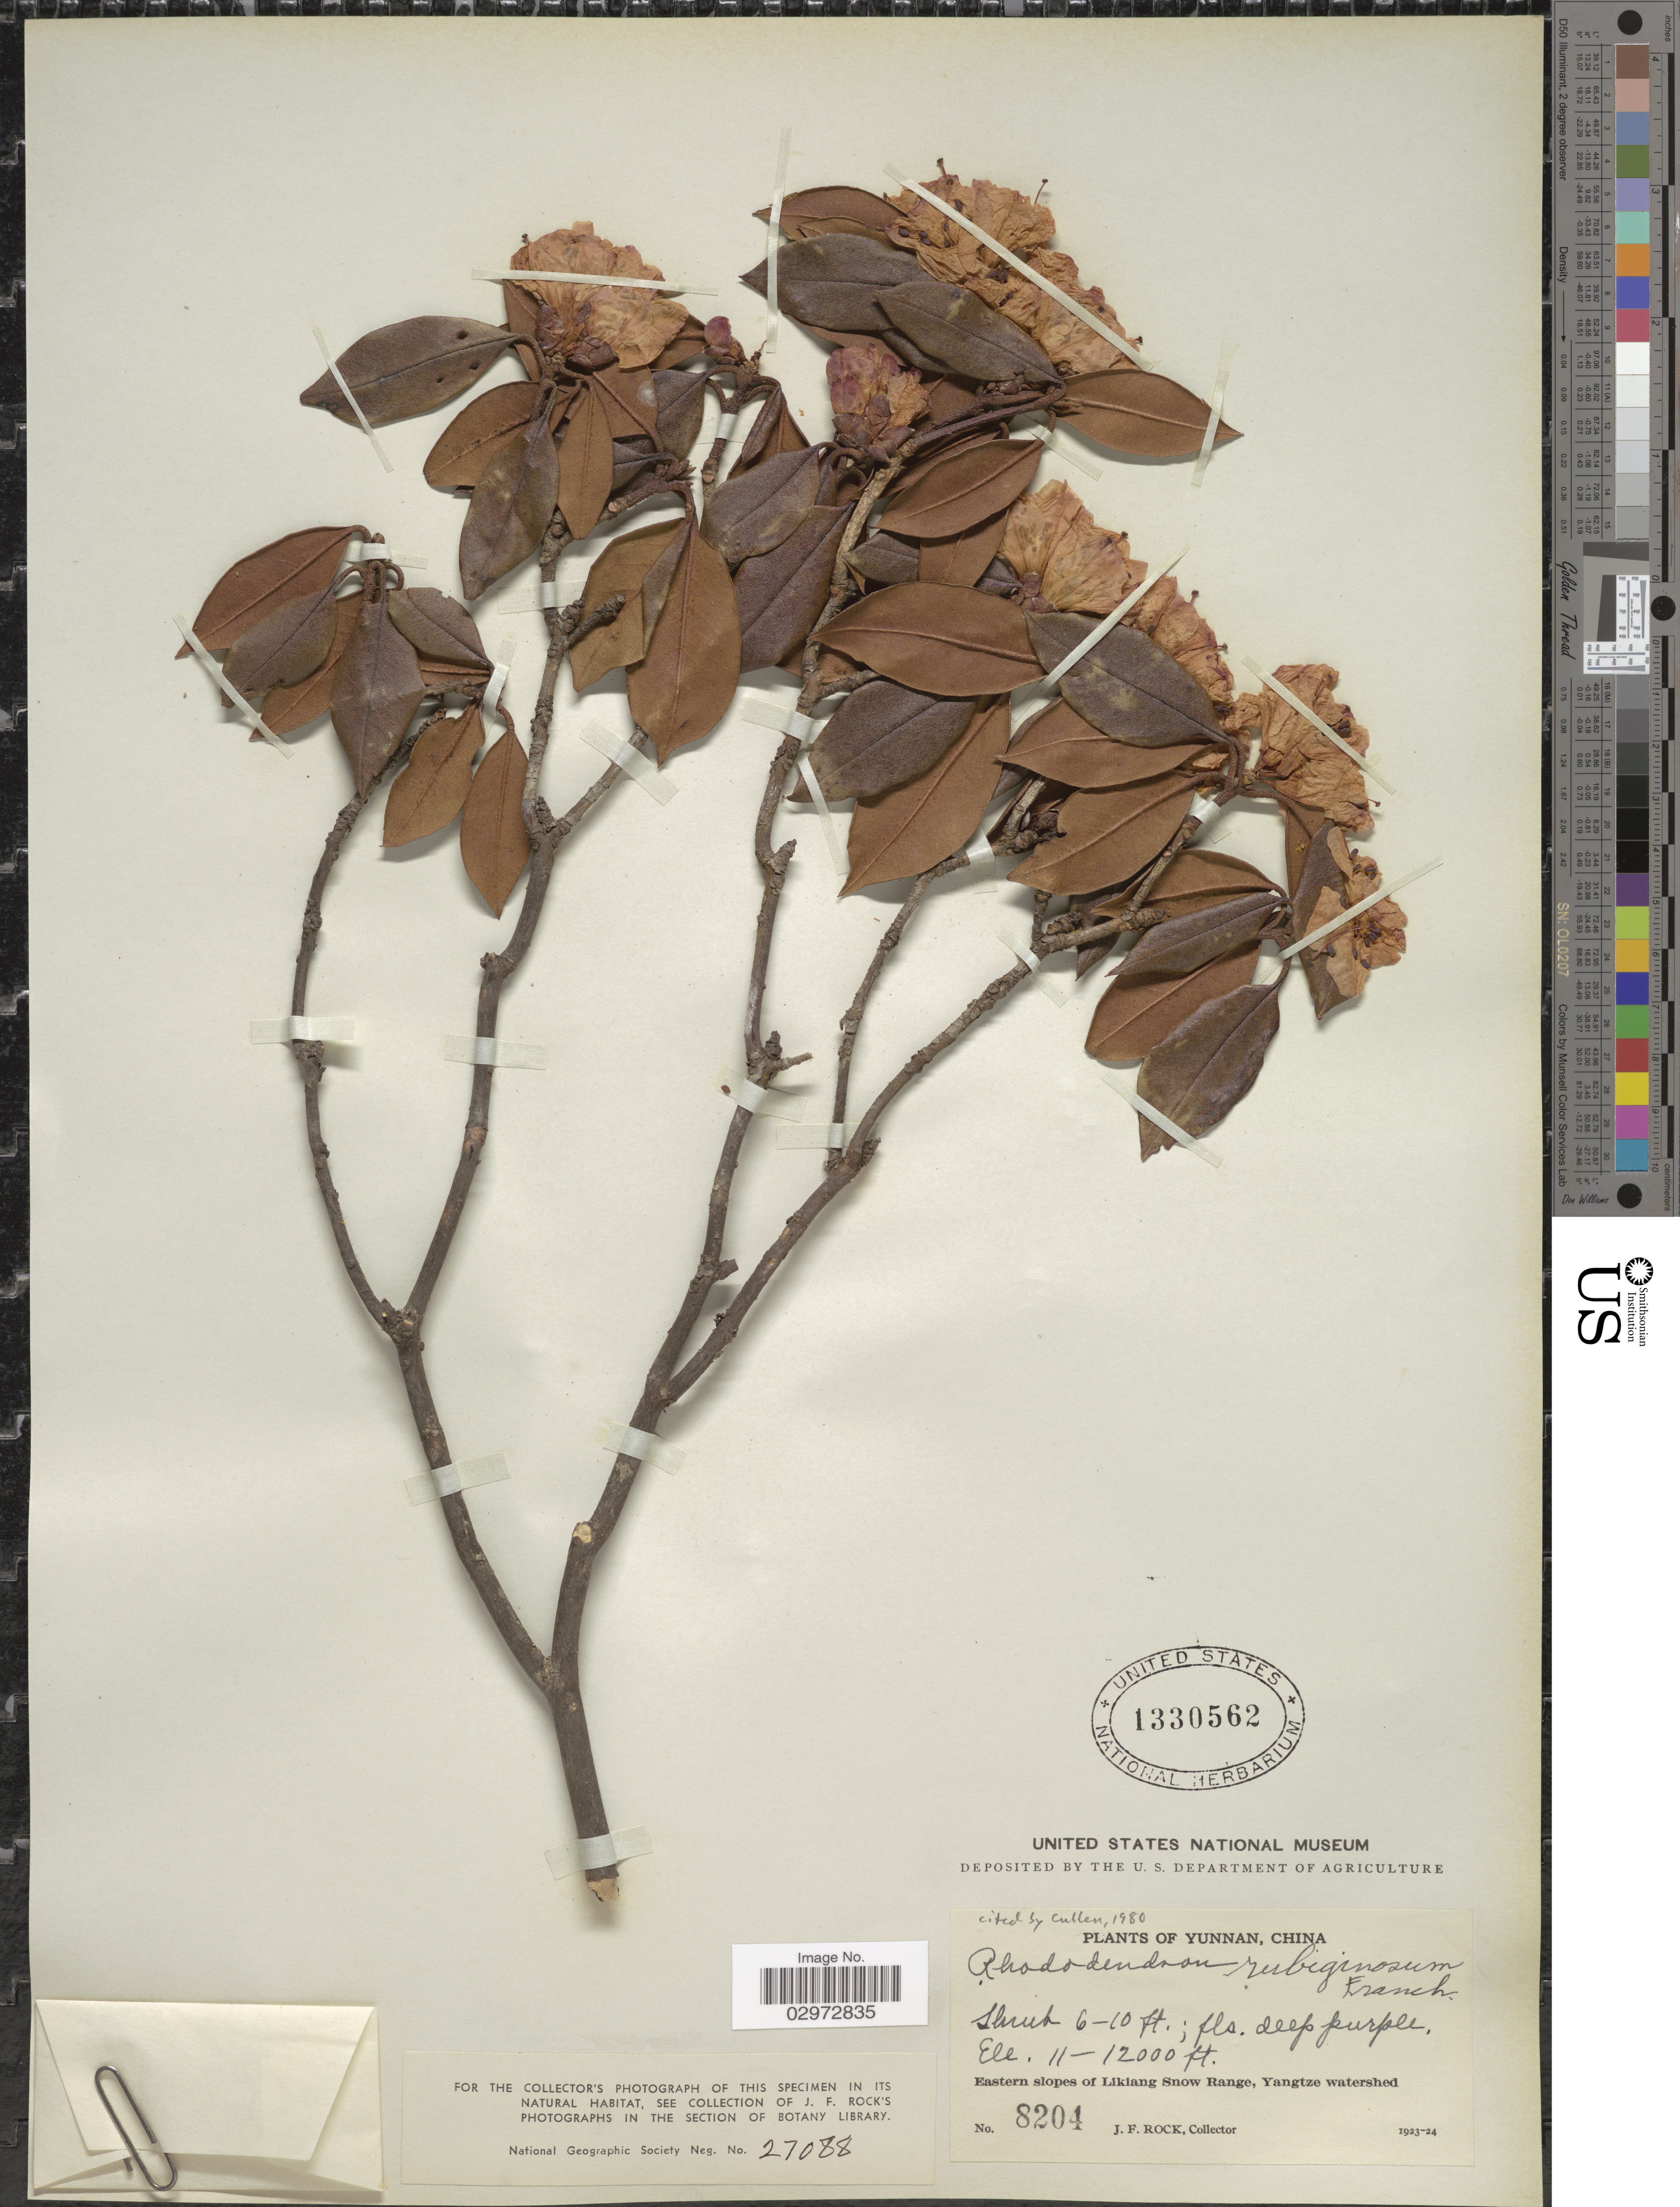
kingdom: Plantae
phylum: Tracheophyta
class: Magnoliopsida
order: Ericales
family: Ericaceae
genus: Rhododendron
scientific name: Rhododendron rubiginosum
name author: Franch.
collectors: J. Rock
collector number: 8204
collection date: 1923/1924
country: China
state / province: Yunnan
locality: Eastern slopes of Likiang Snow Range, Yangtze watershed.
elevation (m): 3353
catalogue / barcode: US 1330562